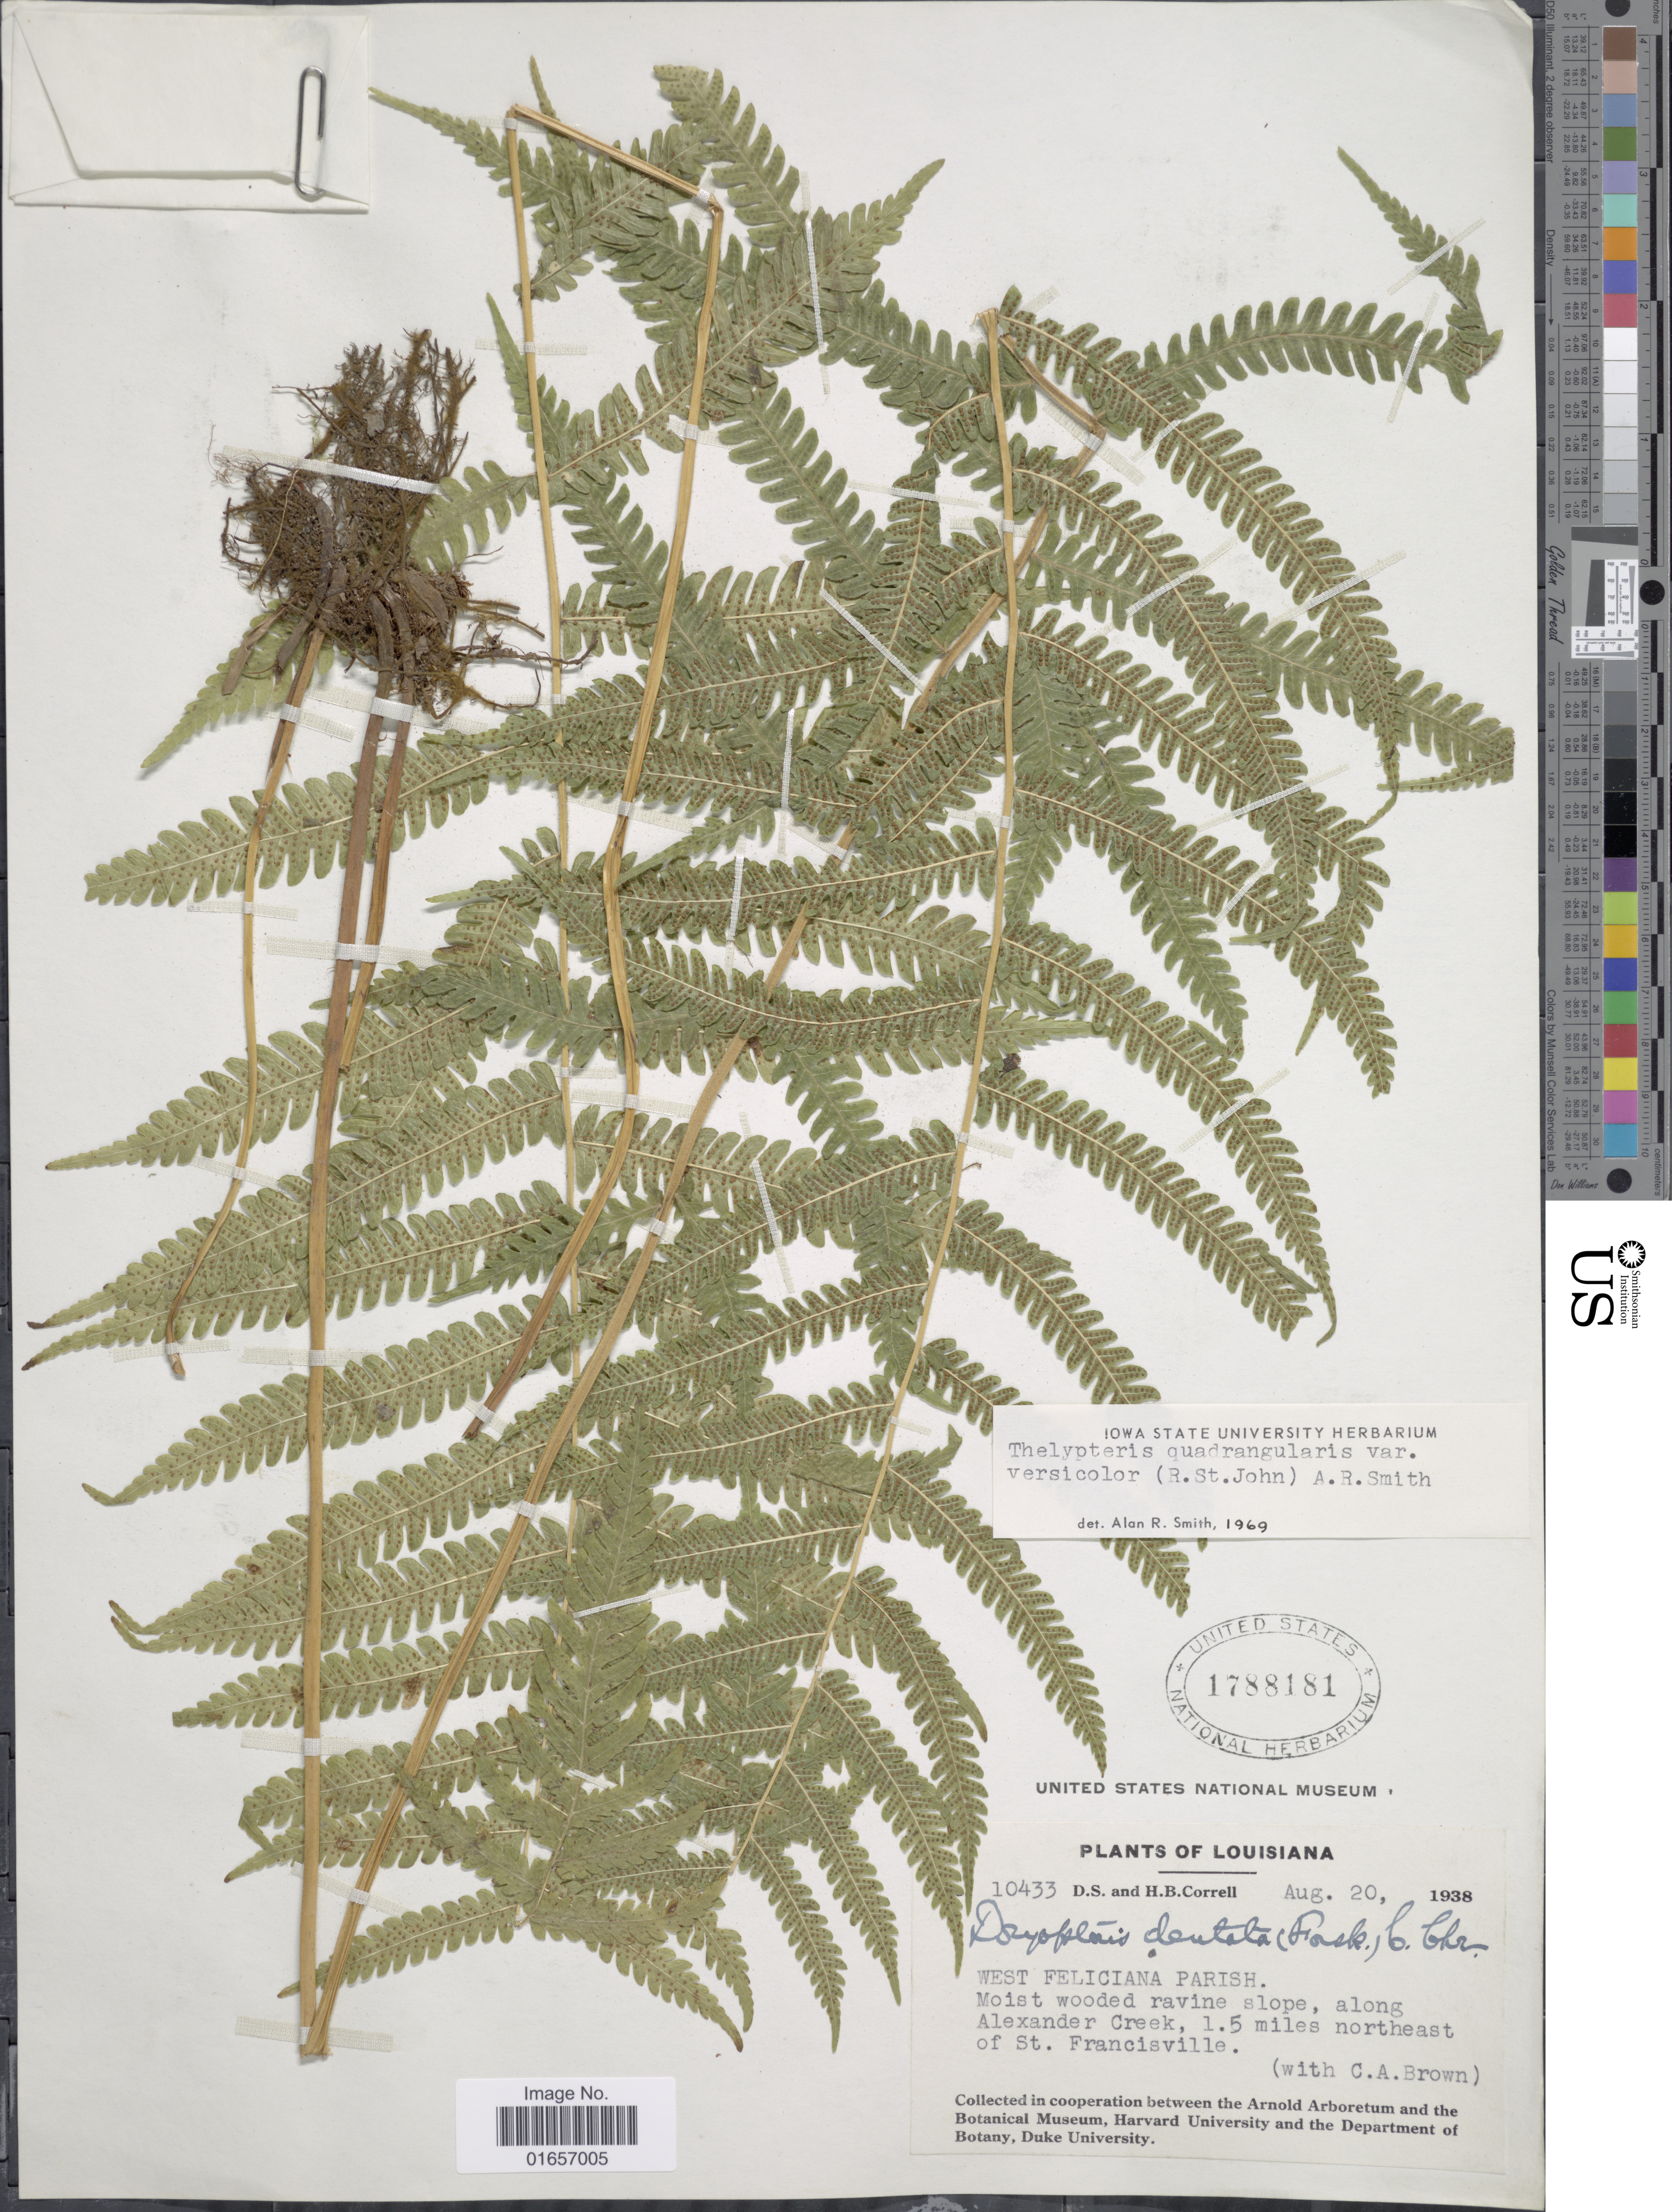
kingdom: Plantae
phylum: Tracheophyta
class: Polypodiopsida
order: Polypodiales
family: Thelypteridaceae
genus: Christella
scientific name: Christella hispidula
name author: (Decne.) Holttum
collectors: D. S. Correll, H. Correll & C. A. Brown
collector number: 10433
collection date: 1938-08-20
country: United States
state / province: Louisiana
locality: West Feliciana Parish, along Alexander Creek, 1. 5 miles northeast of St. Francisville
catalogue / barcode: US 1788181